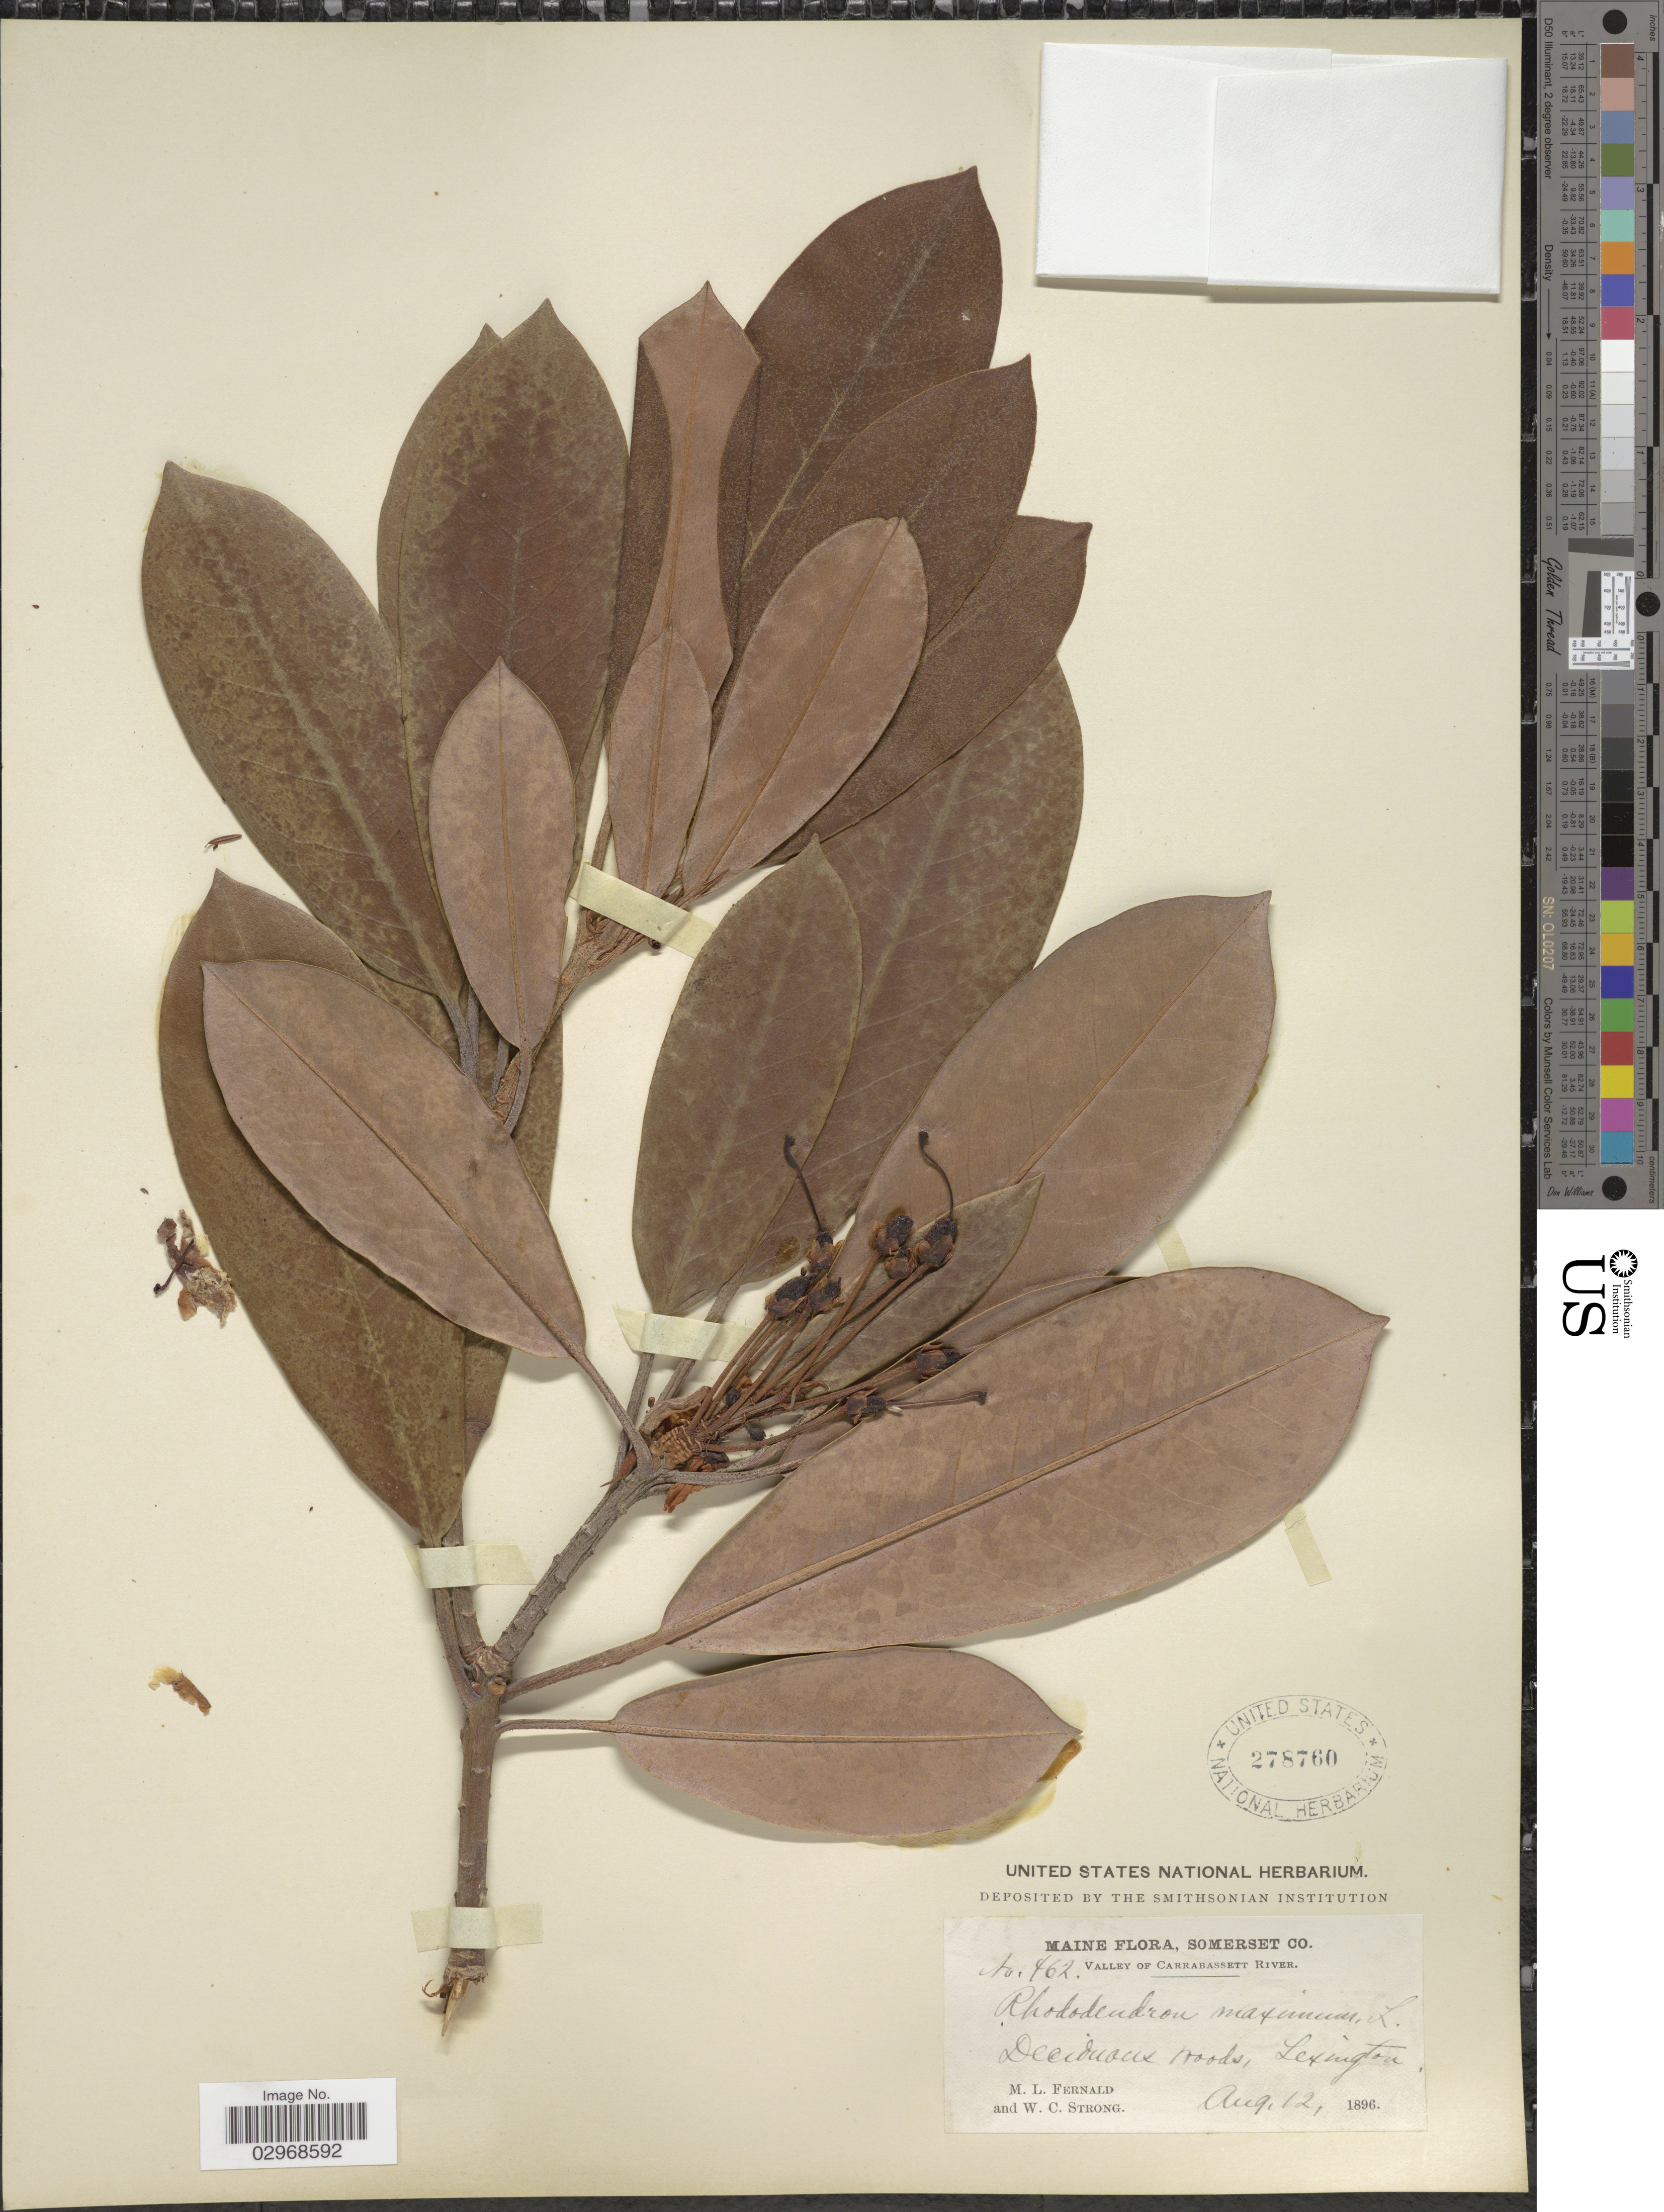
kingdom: Plantae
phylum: Tracheophyta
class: Magnoliopsida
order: Ericales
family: Ericaceae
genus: Rhododendron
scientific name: Rhododendron maximum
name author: L.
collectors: M. L. Fernald & W. C. Strong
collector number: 462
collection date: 1896-08-12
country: United States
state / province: Maine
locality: Somerset Co. Valley of Carrabassett River. Lexington.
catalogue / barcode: US 278760